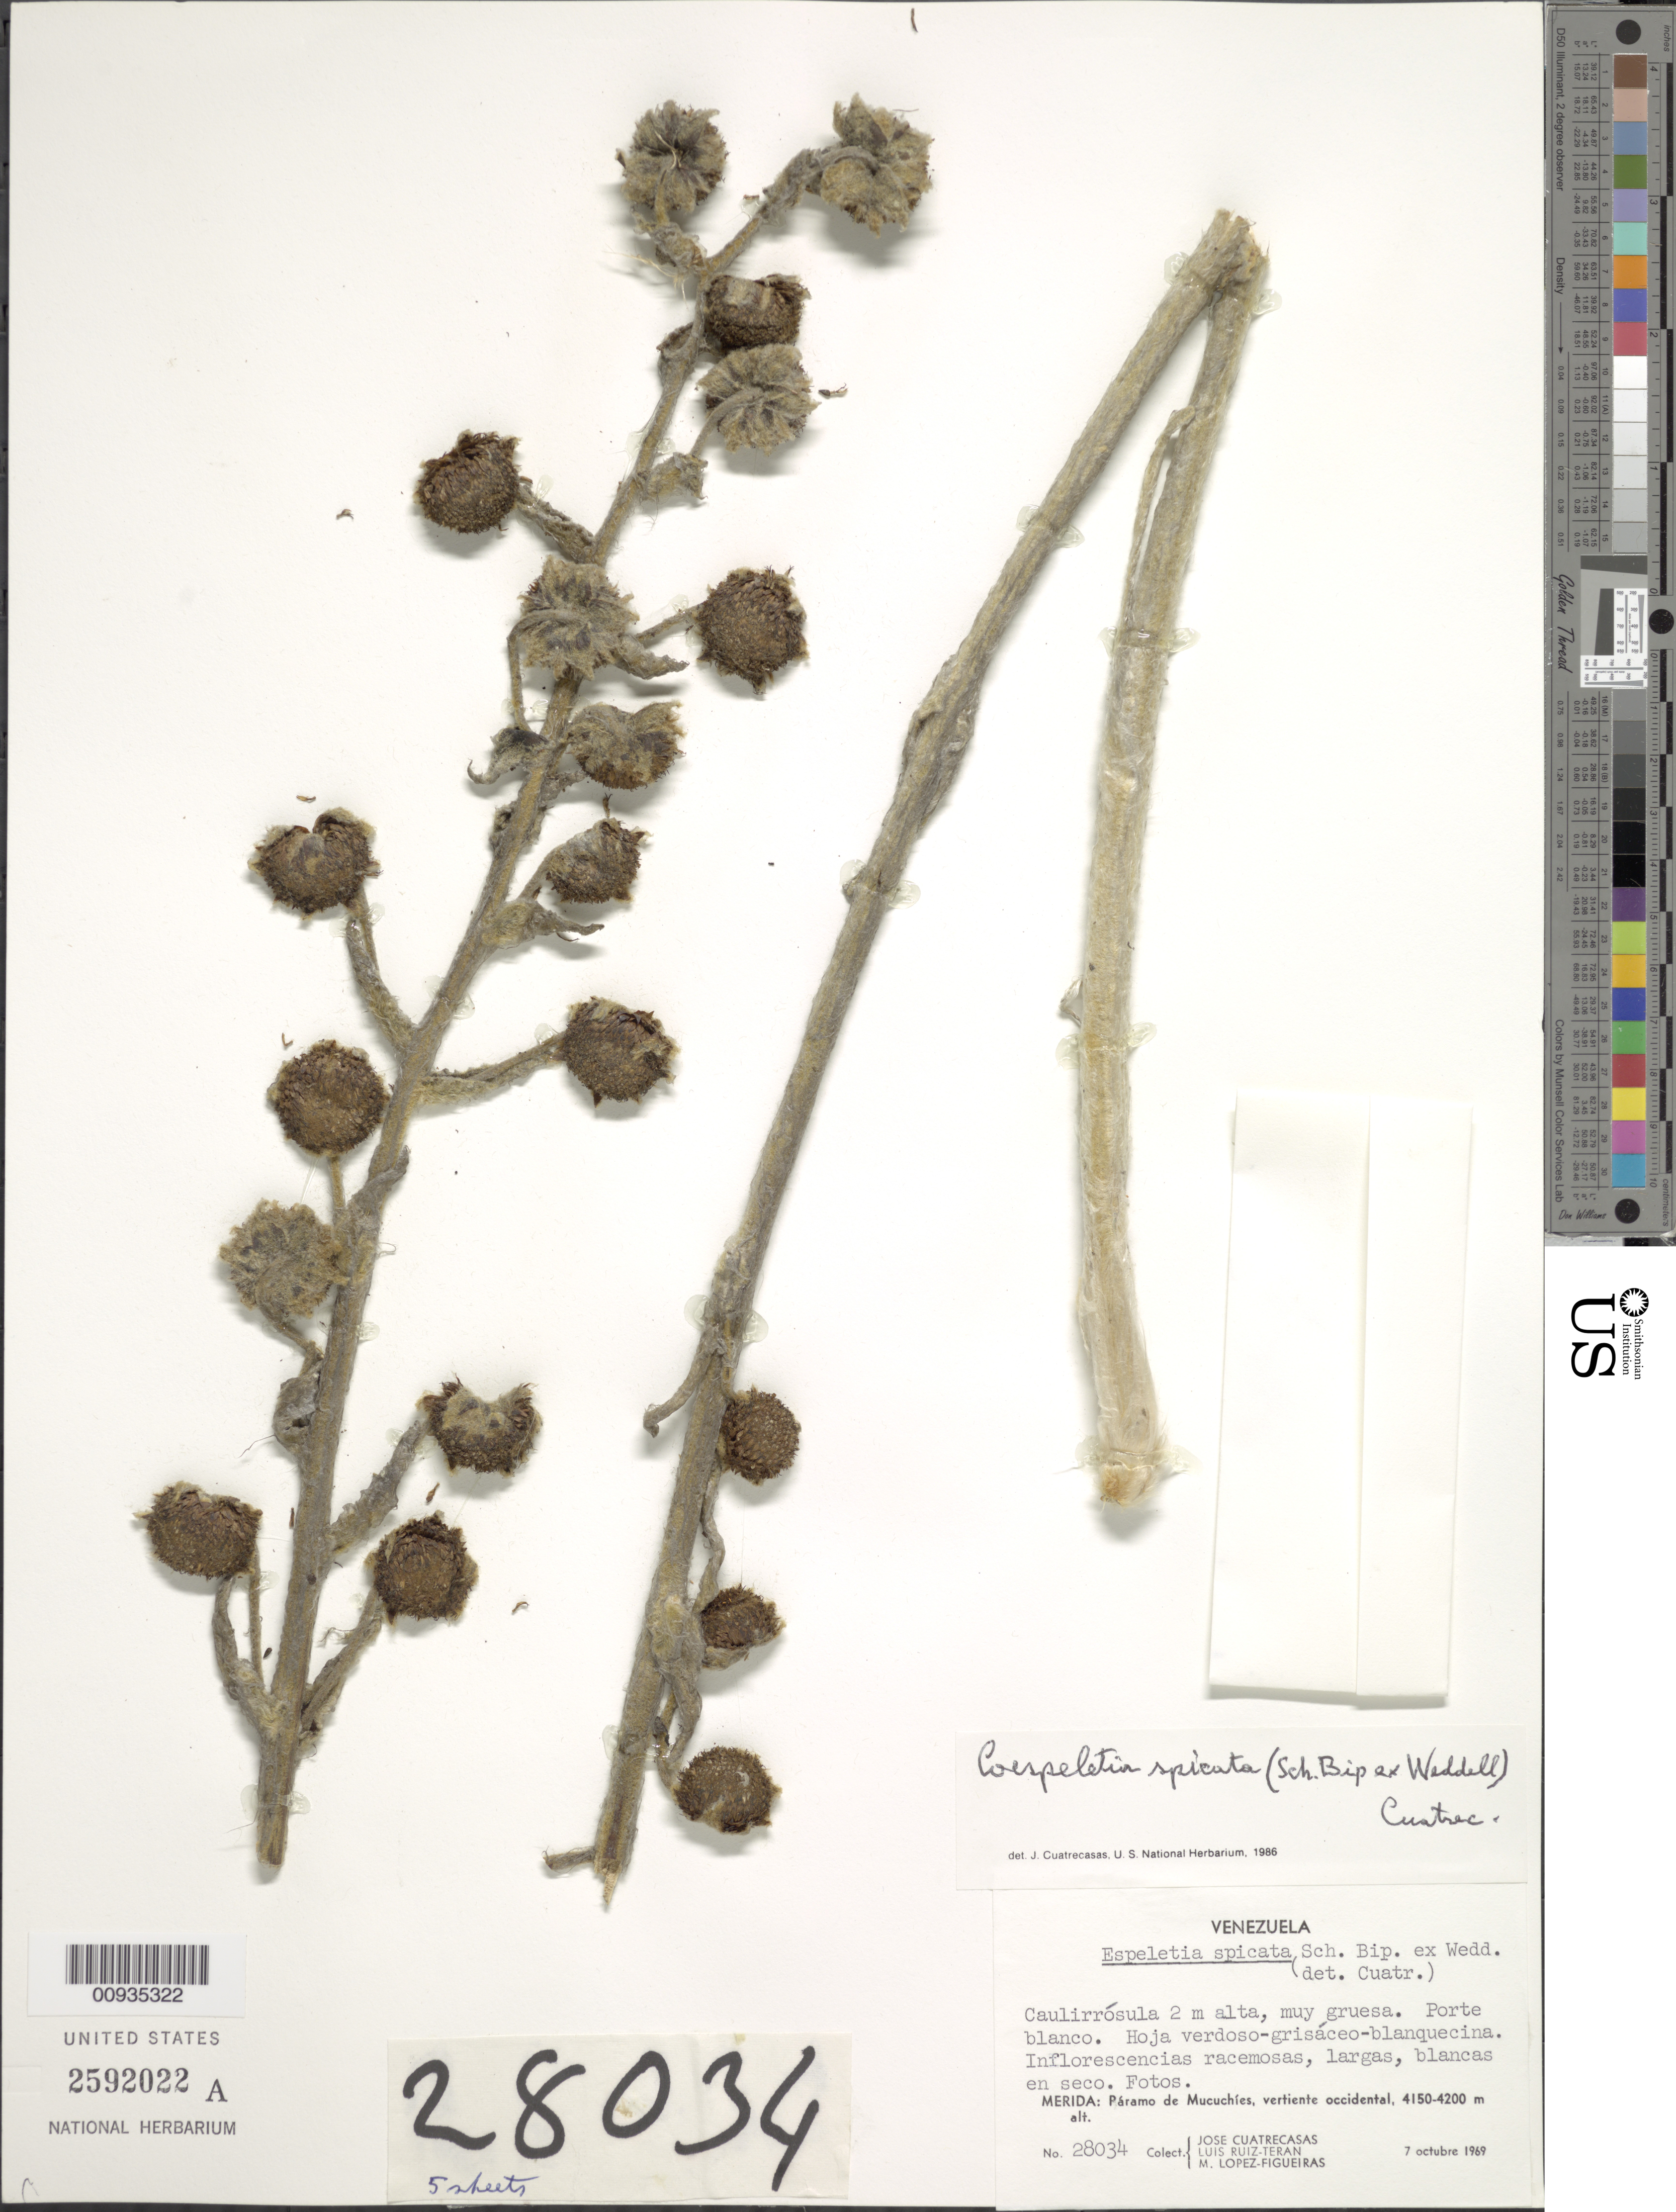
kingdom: Plantae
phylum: Tracheophyta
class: Magnoliopsida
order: Asterales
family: Asteraceae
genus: Coespeletia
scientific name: Coespeletia spicata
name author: (Sch. Bip. ex Wedd.) Cuatrec.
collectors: J. Cuatrecasas, L. Teran & M. López Figueiras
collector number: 28034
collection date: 1969-10-07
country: Venezuela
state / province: Mérida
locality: Paramo de Mucuchies, vertiente occidental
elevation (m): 4150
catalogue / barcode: US 2592022A